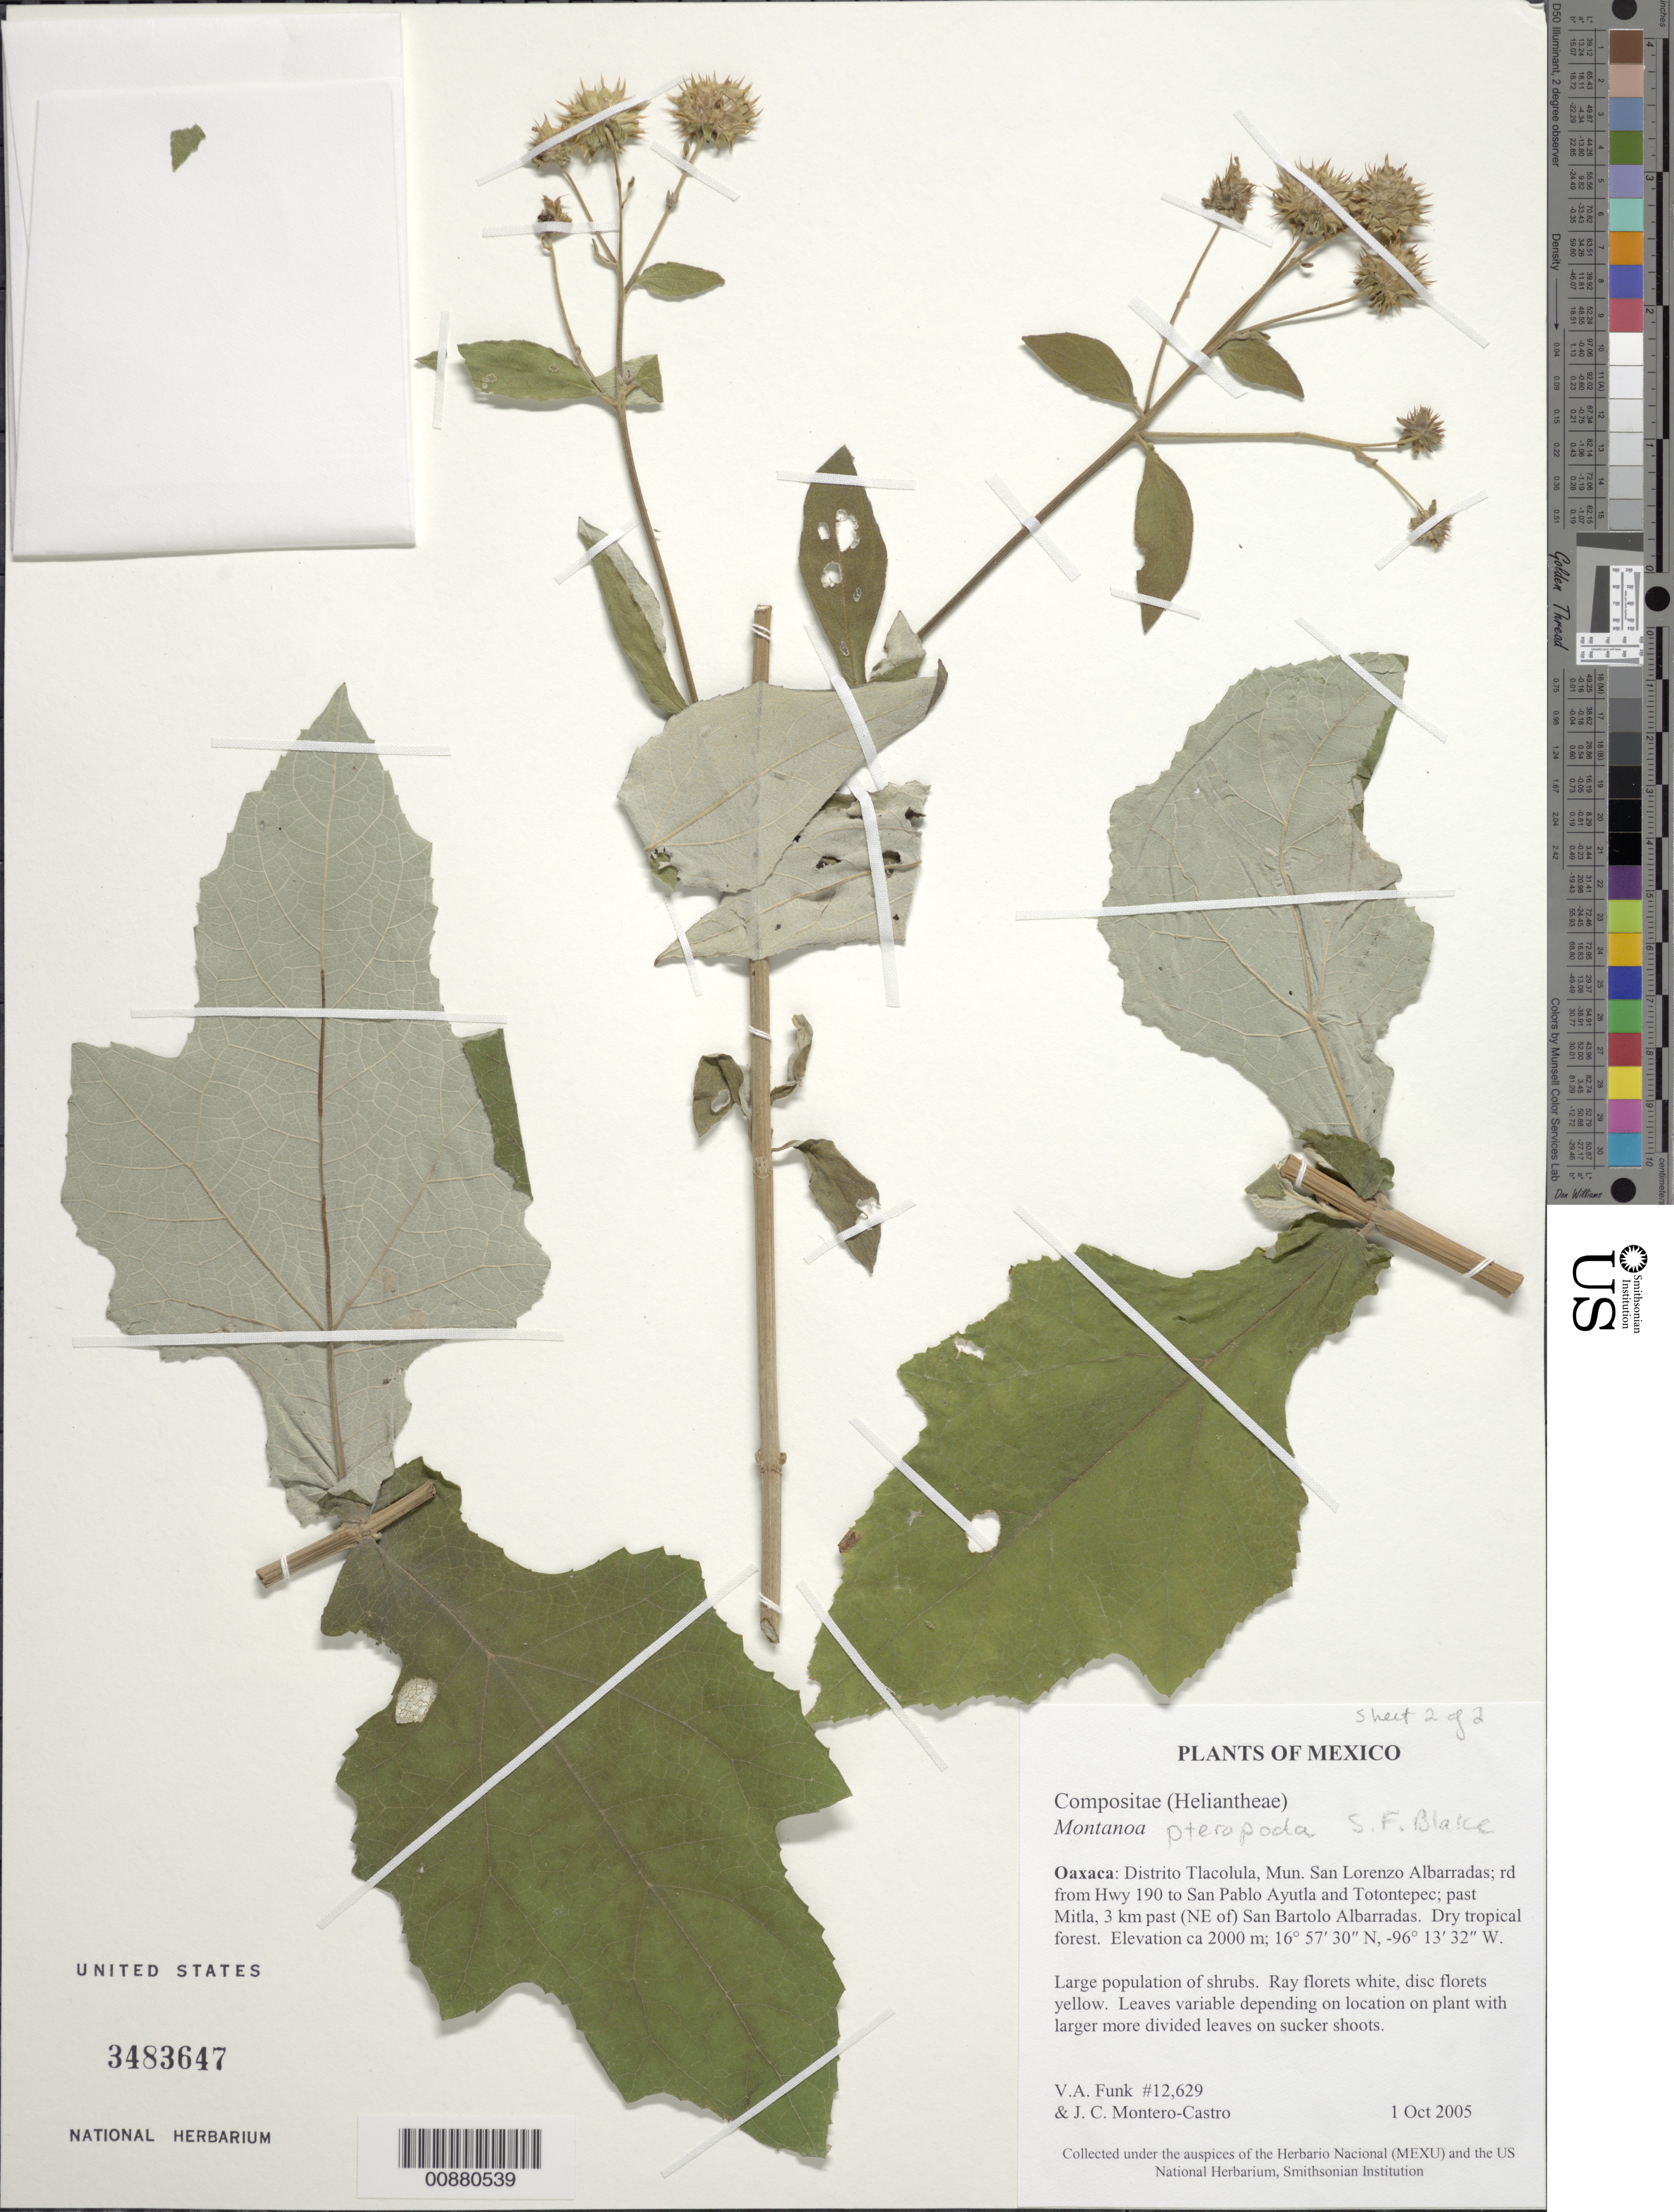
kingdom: Plantae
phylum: Tracheophyta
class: Magnoliopsida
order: Asterales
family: Asteraceae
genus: Montanoa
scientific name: Montanoa pteropoda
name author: S.F. Blake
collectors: V. Funk & J. Montero-Castro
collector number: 12629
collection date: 2005-10-01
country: Mexico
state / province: Oaxaca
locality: Distrito Tlacolula, Mun. San Lorenzo Albarradas; rd from Hwy 190 to San Pablo Ayutla and Totontepec; past Mitla, 3 km past (NE of) San Bartolo Akbarradas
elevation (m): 2000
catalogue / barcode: US 3483647